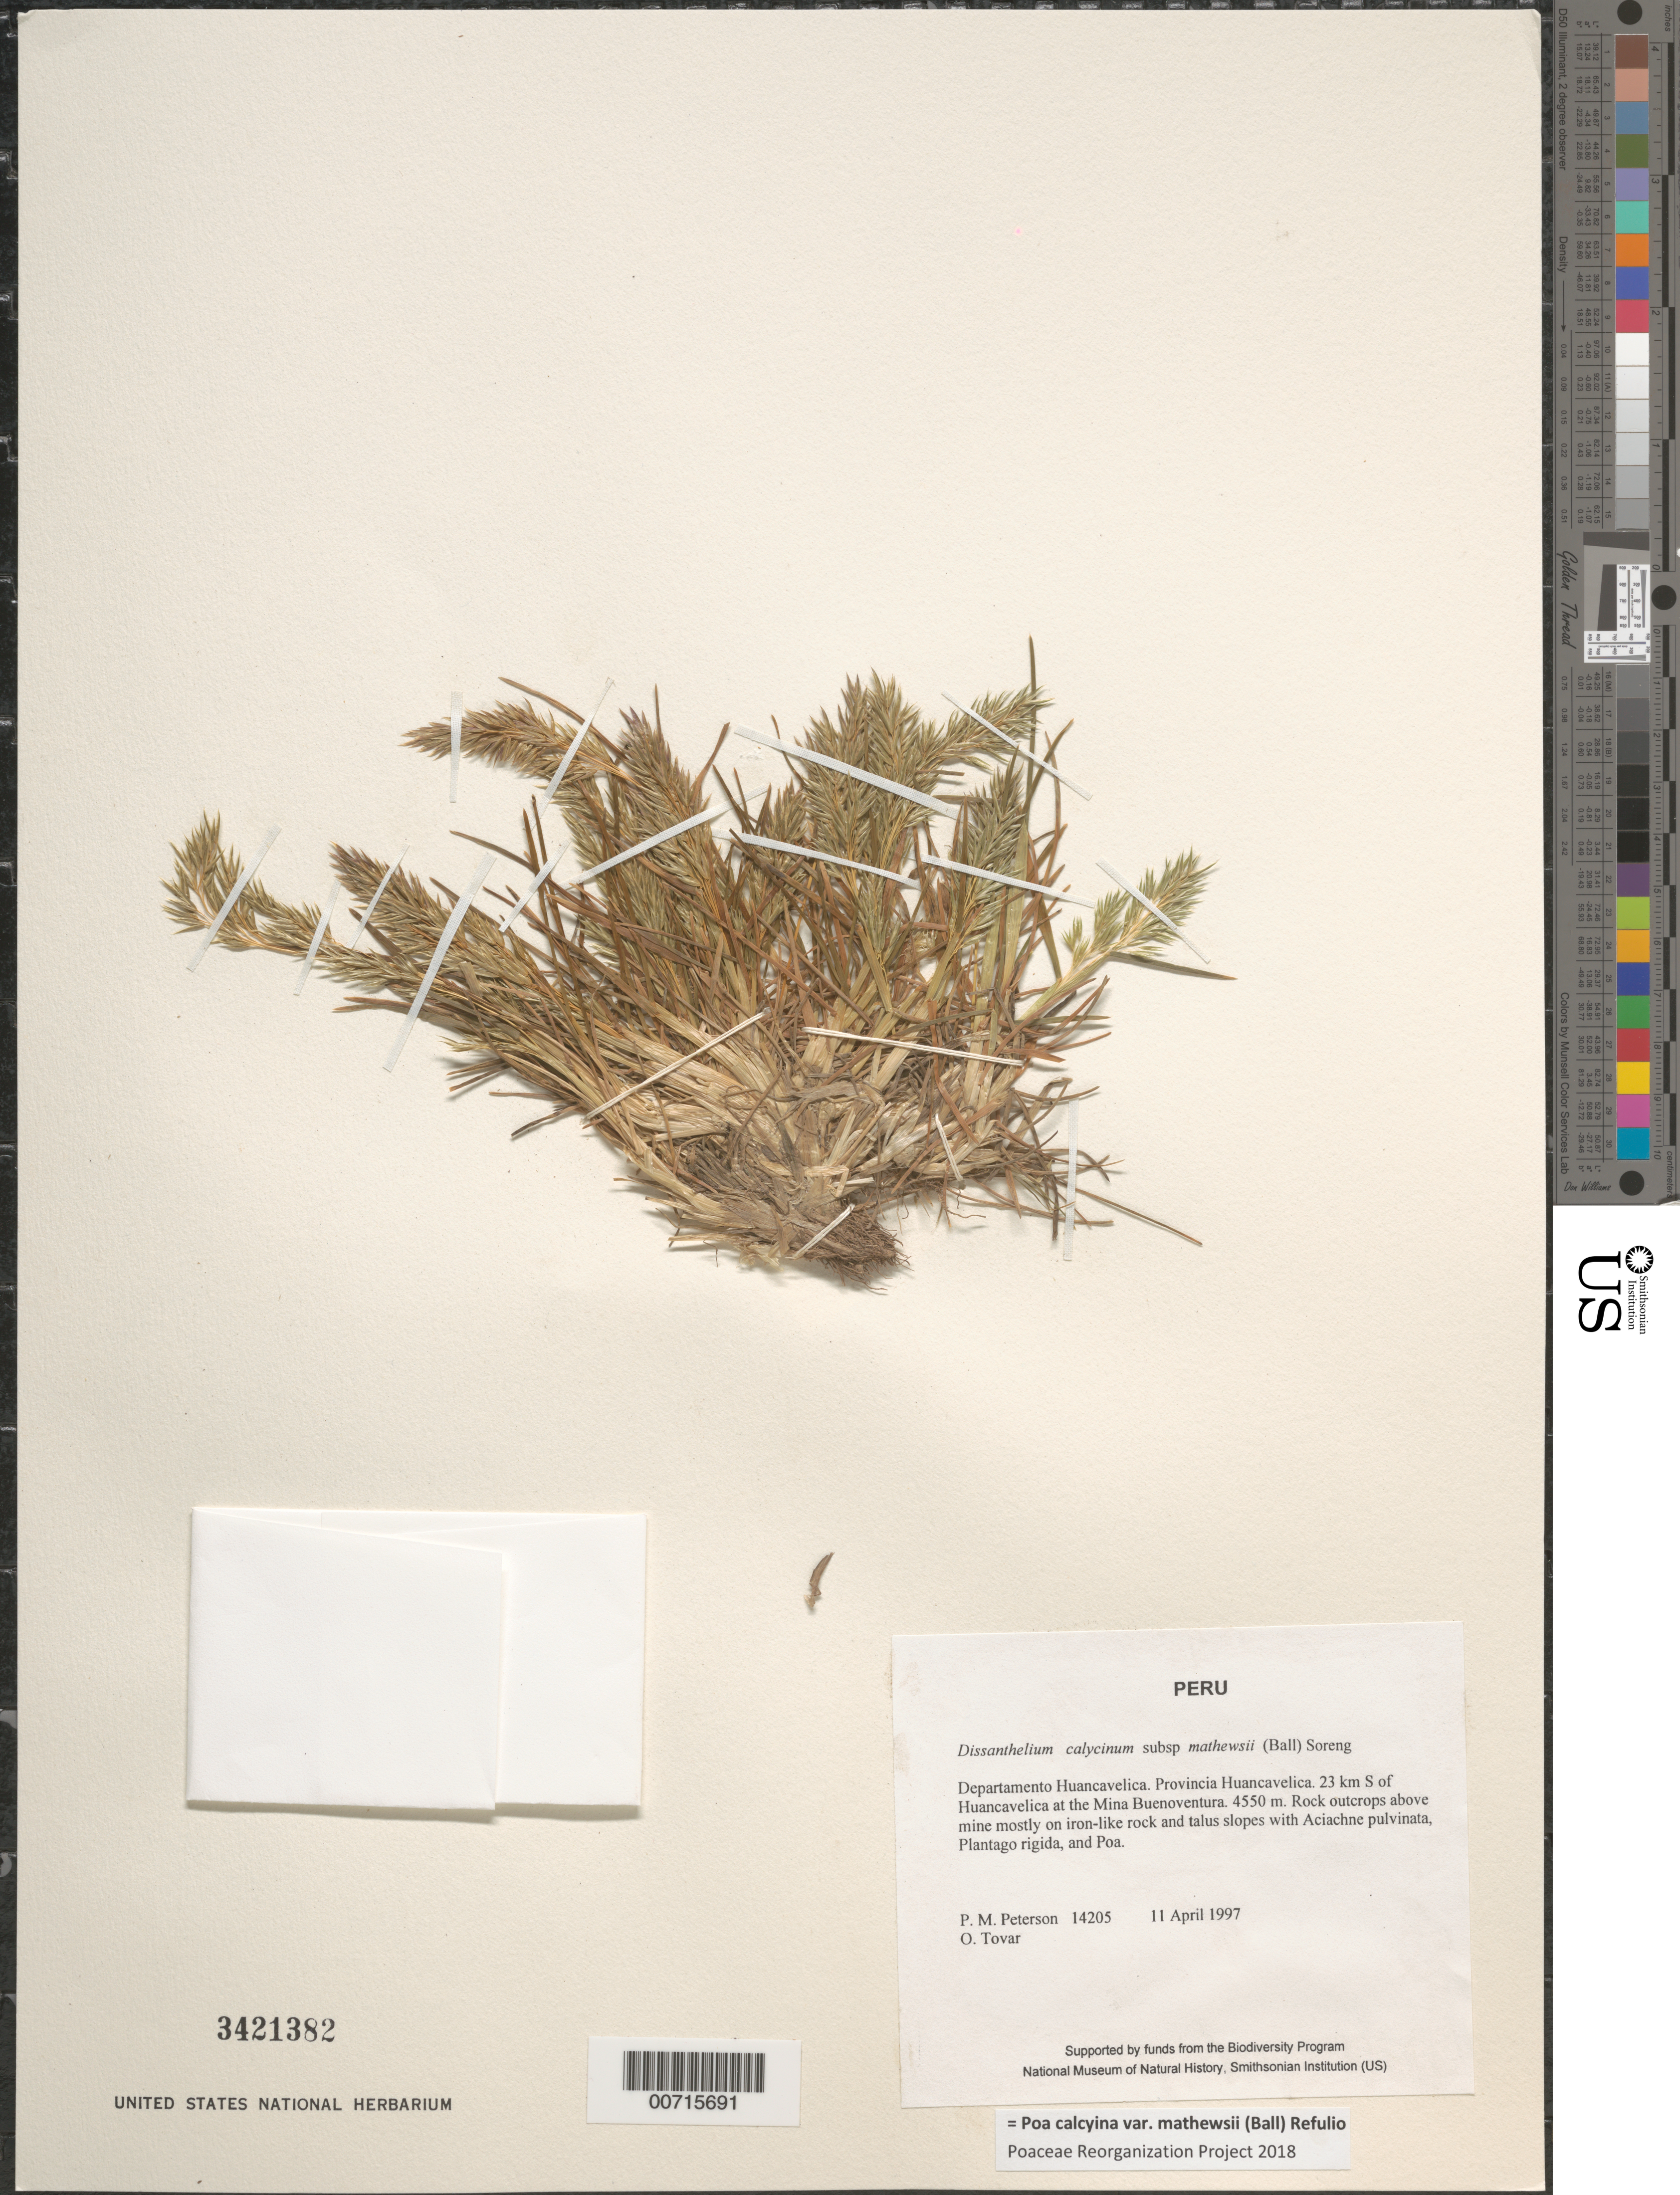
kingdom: Plantae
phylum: Tracheophyta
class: Liliopsida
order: Poales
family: Poaceae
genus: Poa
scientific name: Poa calycina var. mathewsii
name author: (Ball) Refulio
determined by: Poaceae Reorganization Project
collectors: P. M. Peterson & Ó. Tovar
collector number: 14205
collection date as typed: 11 Apr 1997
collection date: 1997-04-11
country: Peru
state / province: Huancavelica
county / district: Huancavelica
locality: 23 km S of Huancavelica at the Mina Buenoventura.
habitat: Rock outcrops above mine mostly on iron-like rock and talus slopes with Aciachne pulvinata, Plantago rigida, and Poa.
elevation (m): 4550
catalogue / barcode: US 3421382